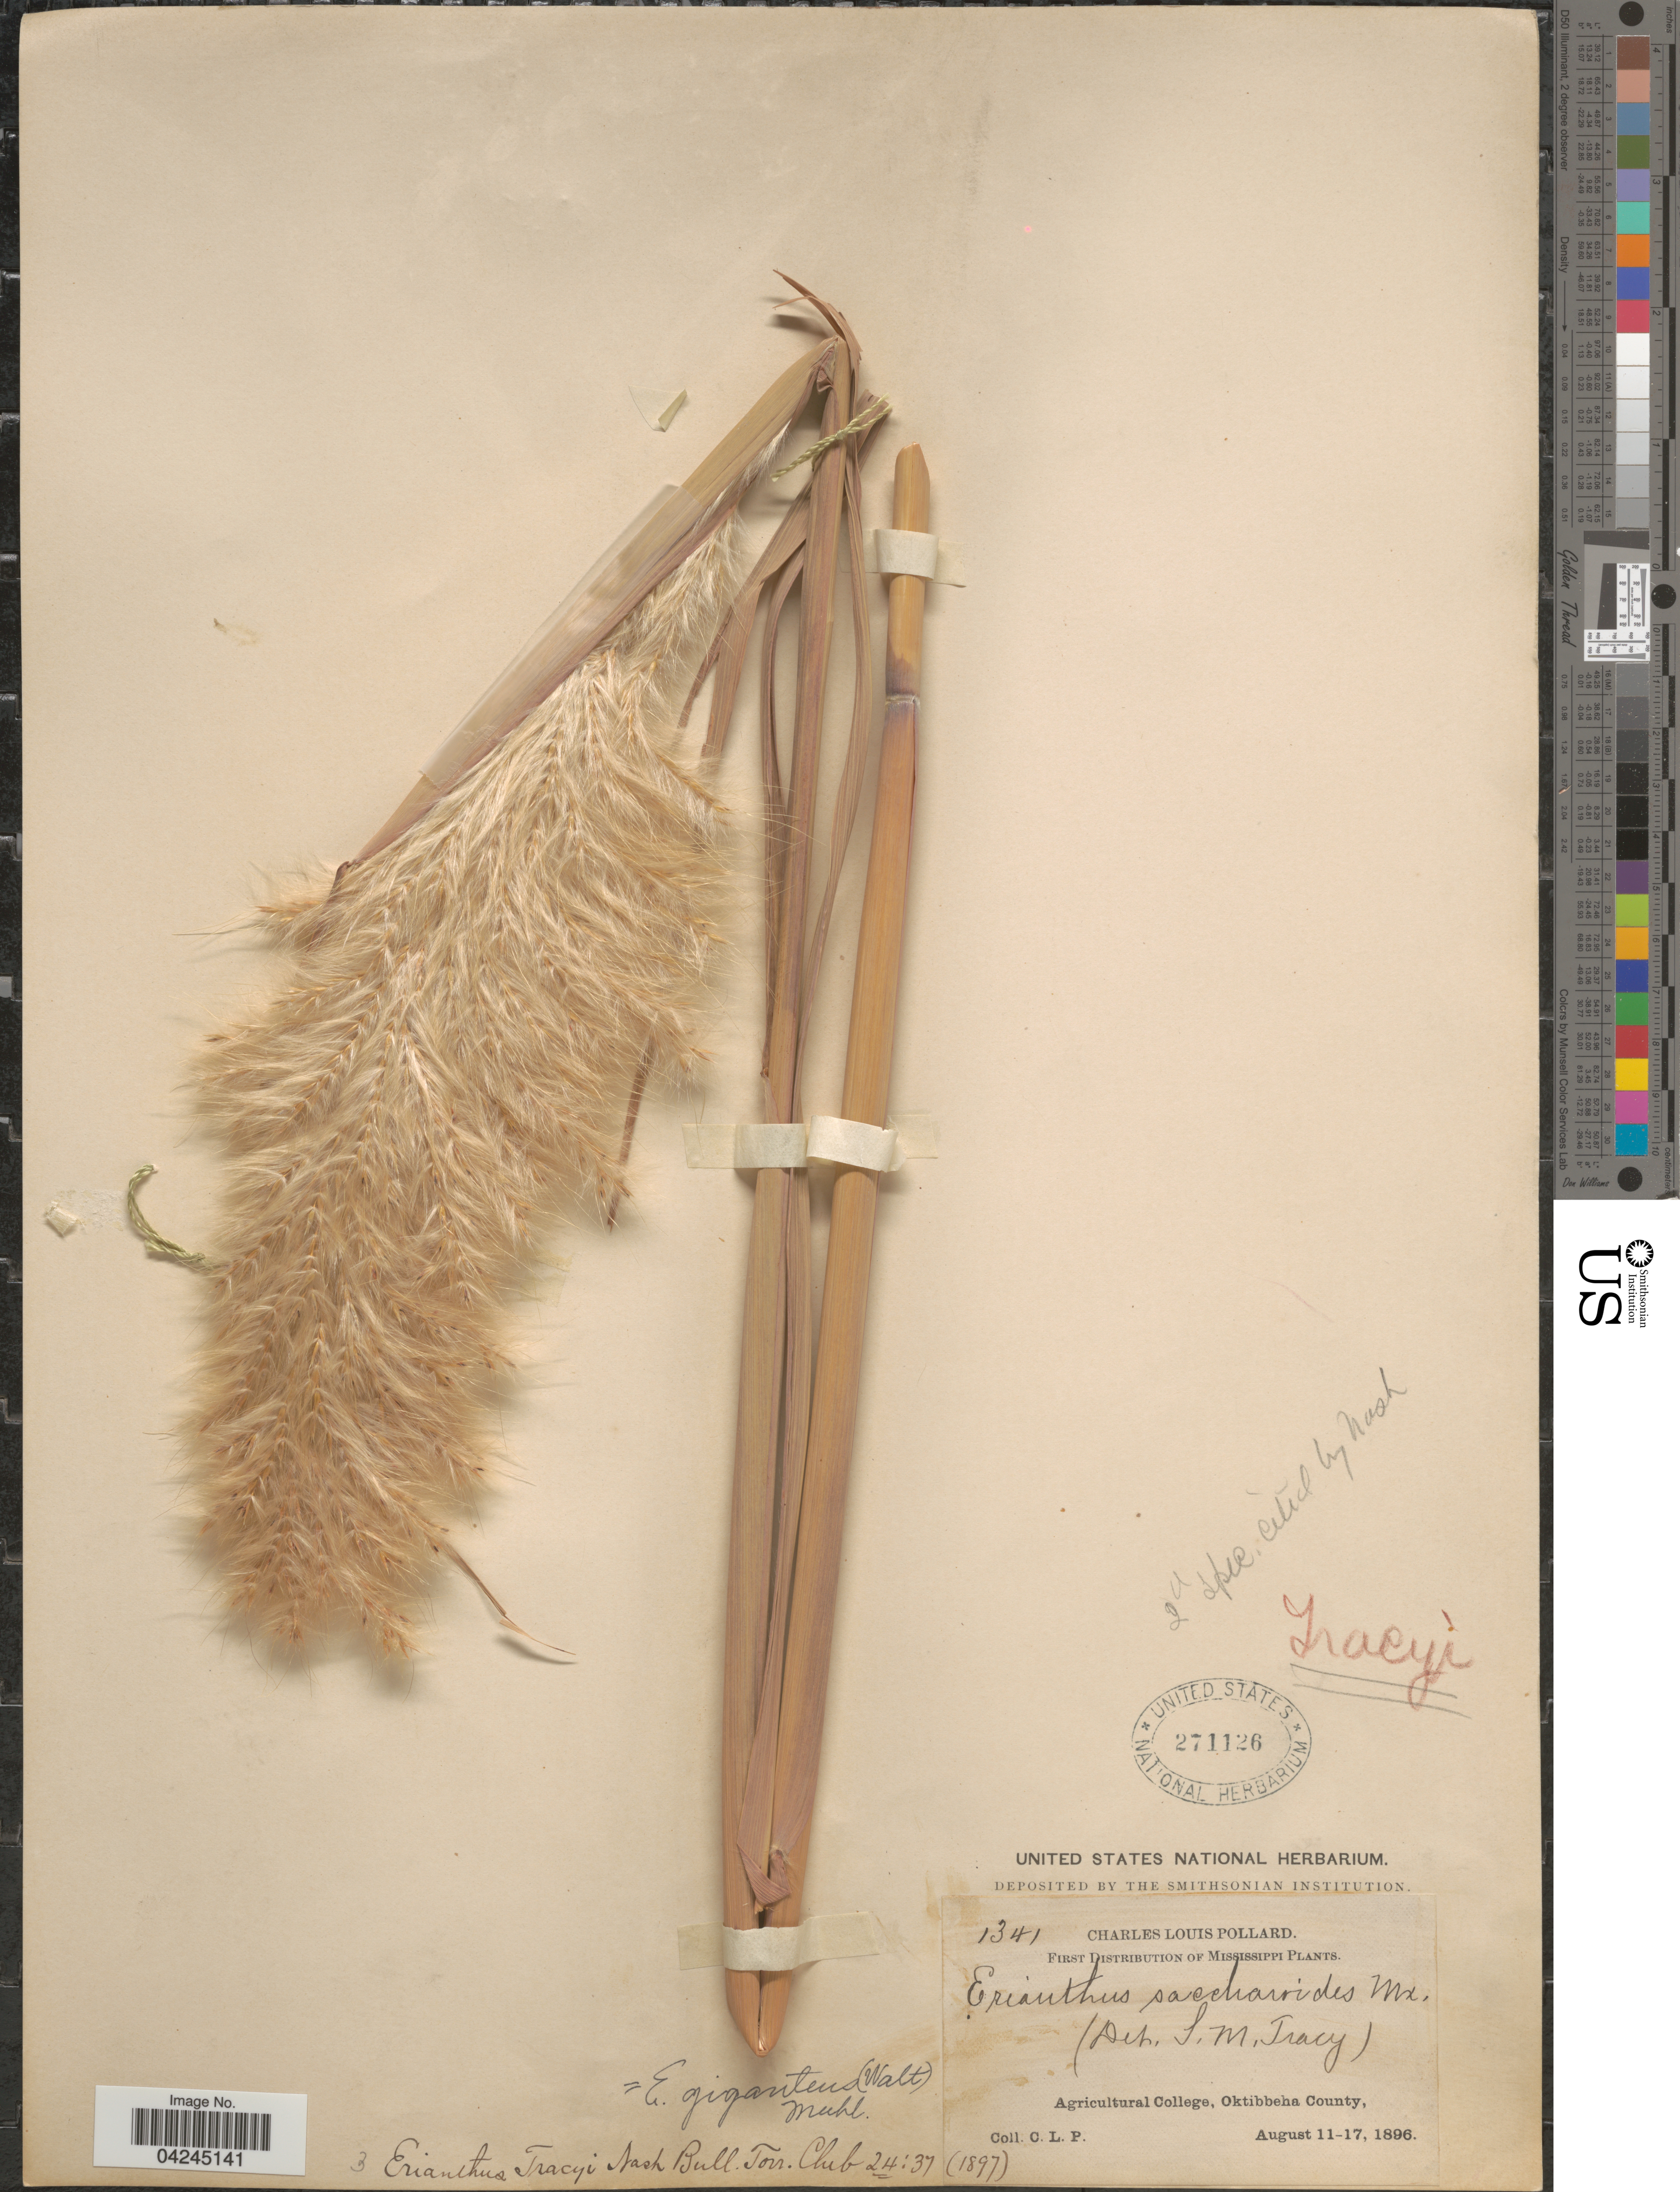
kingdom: Plantae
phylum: Tracheophyta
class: Liliopsida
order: Poales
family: Poaceae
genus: Erianthus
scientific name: Erianthus giganteus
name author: (Walter) P. Beauv.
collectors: C. L. Pollard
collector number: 1341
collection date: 1896-08-11/1896-08-17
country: United States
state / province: Mississippi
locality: Agricultural College, Oktibbeha County.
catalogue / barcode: US 271126